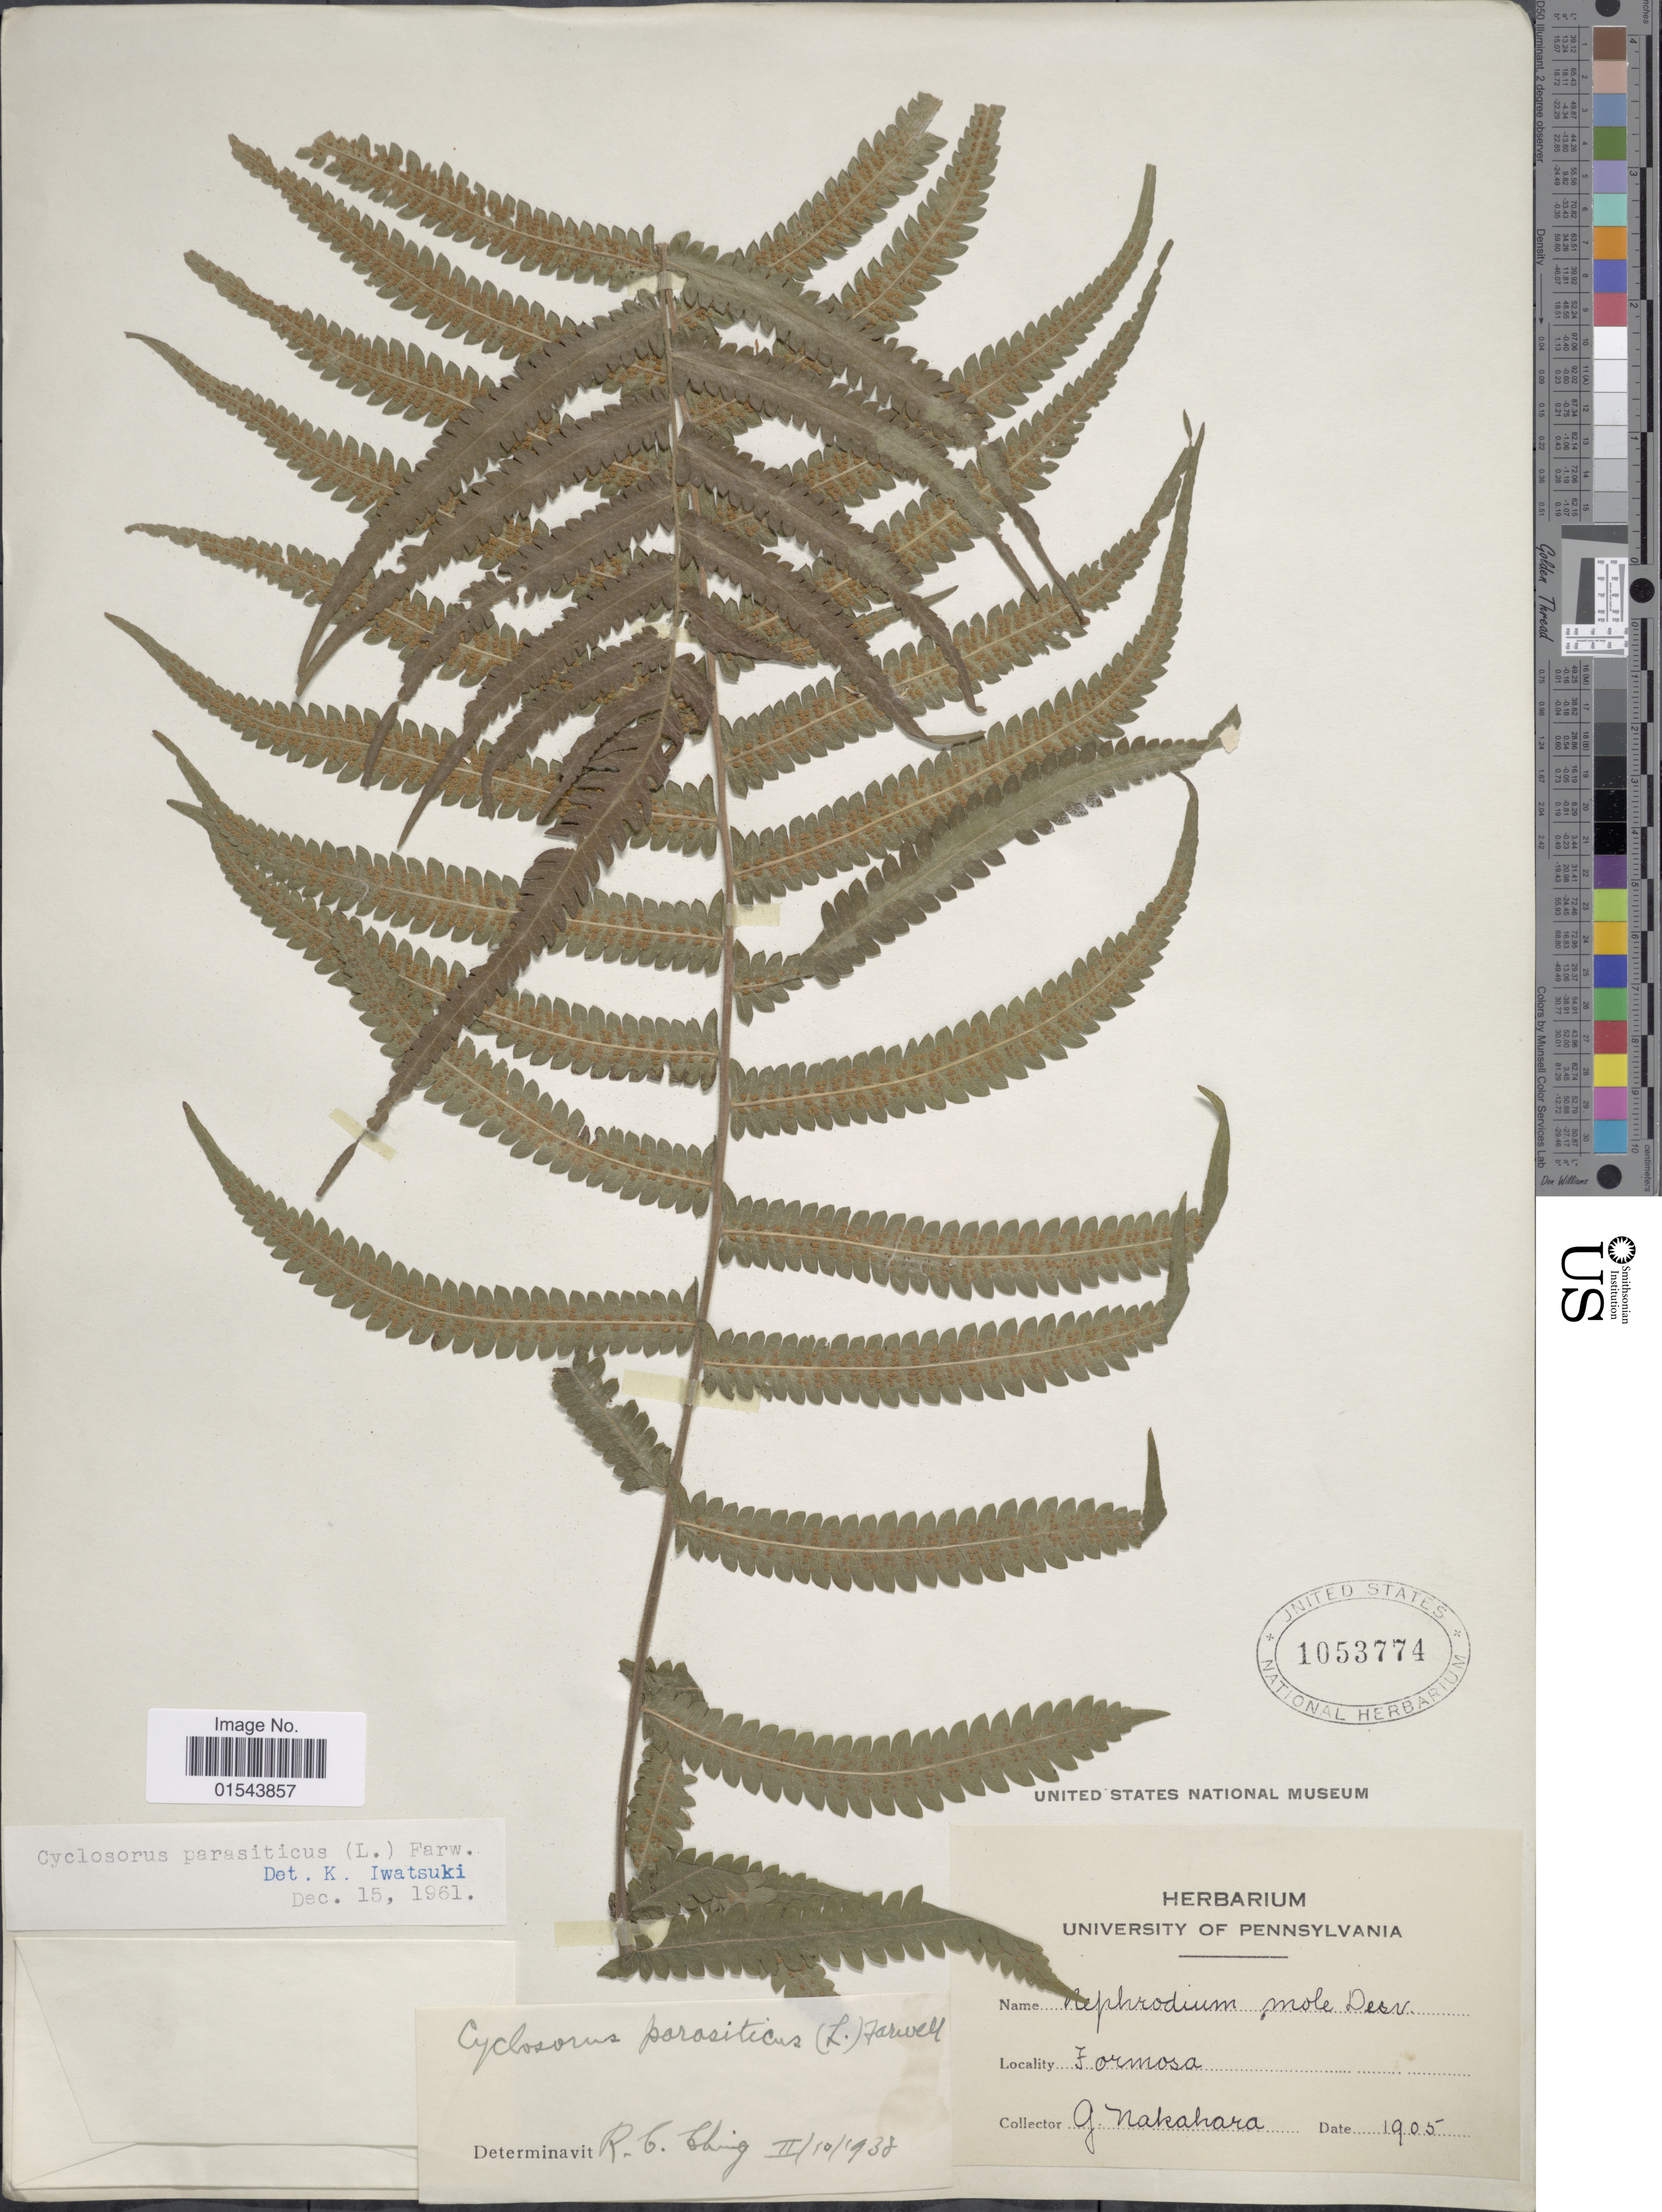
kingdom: Plantae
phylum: Tracheophyta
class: Polypodiopsida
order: Polypodiales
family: Thelypteridaceae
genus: Christella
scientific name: Christella parasitica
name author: (L.) H. Lév.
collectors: G. Nakahara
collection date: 1905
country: Taiwan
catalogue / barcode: US 1053774